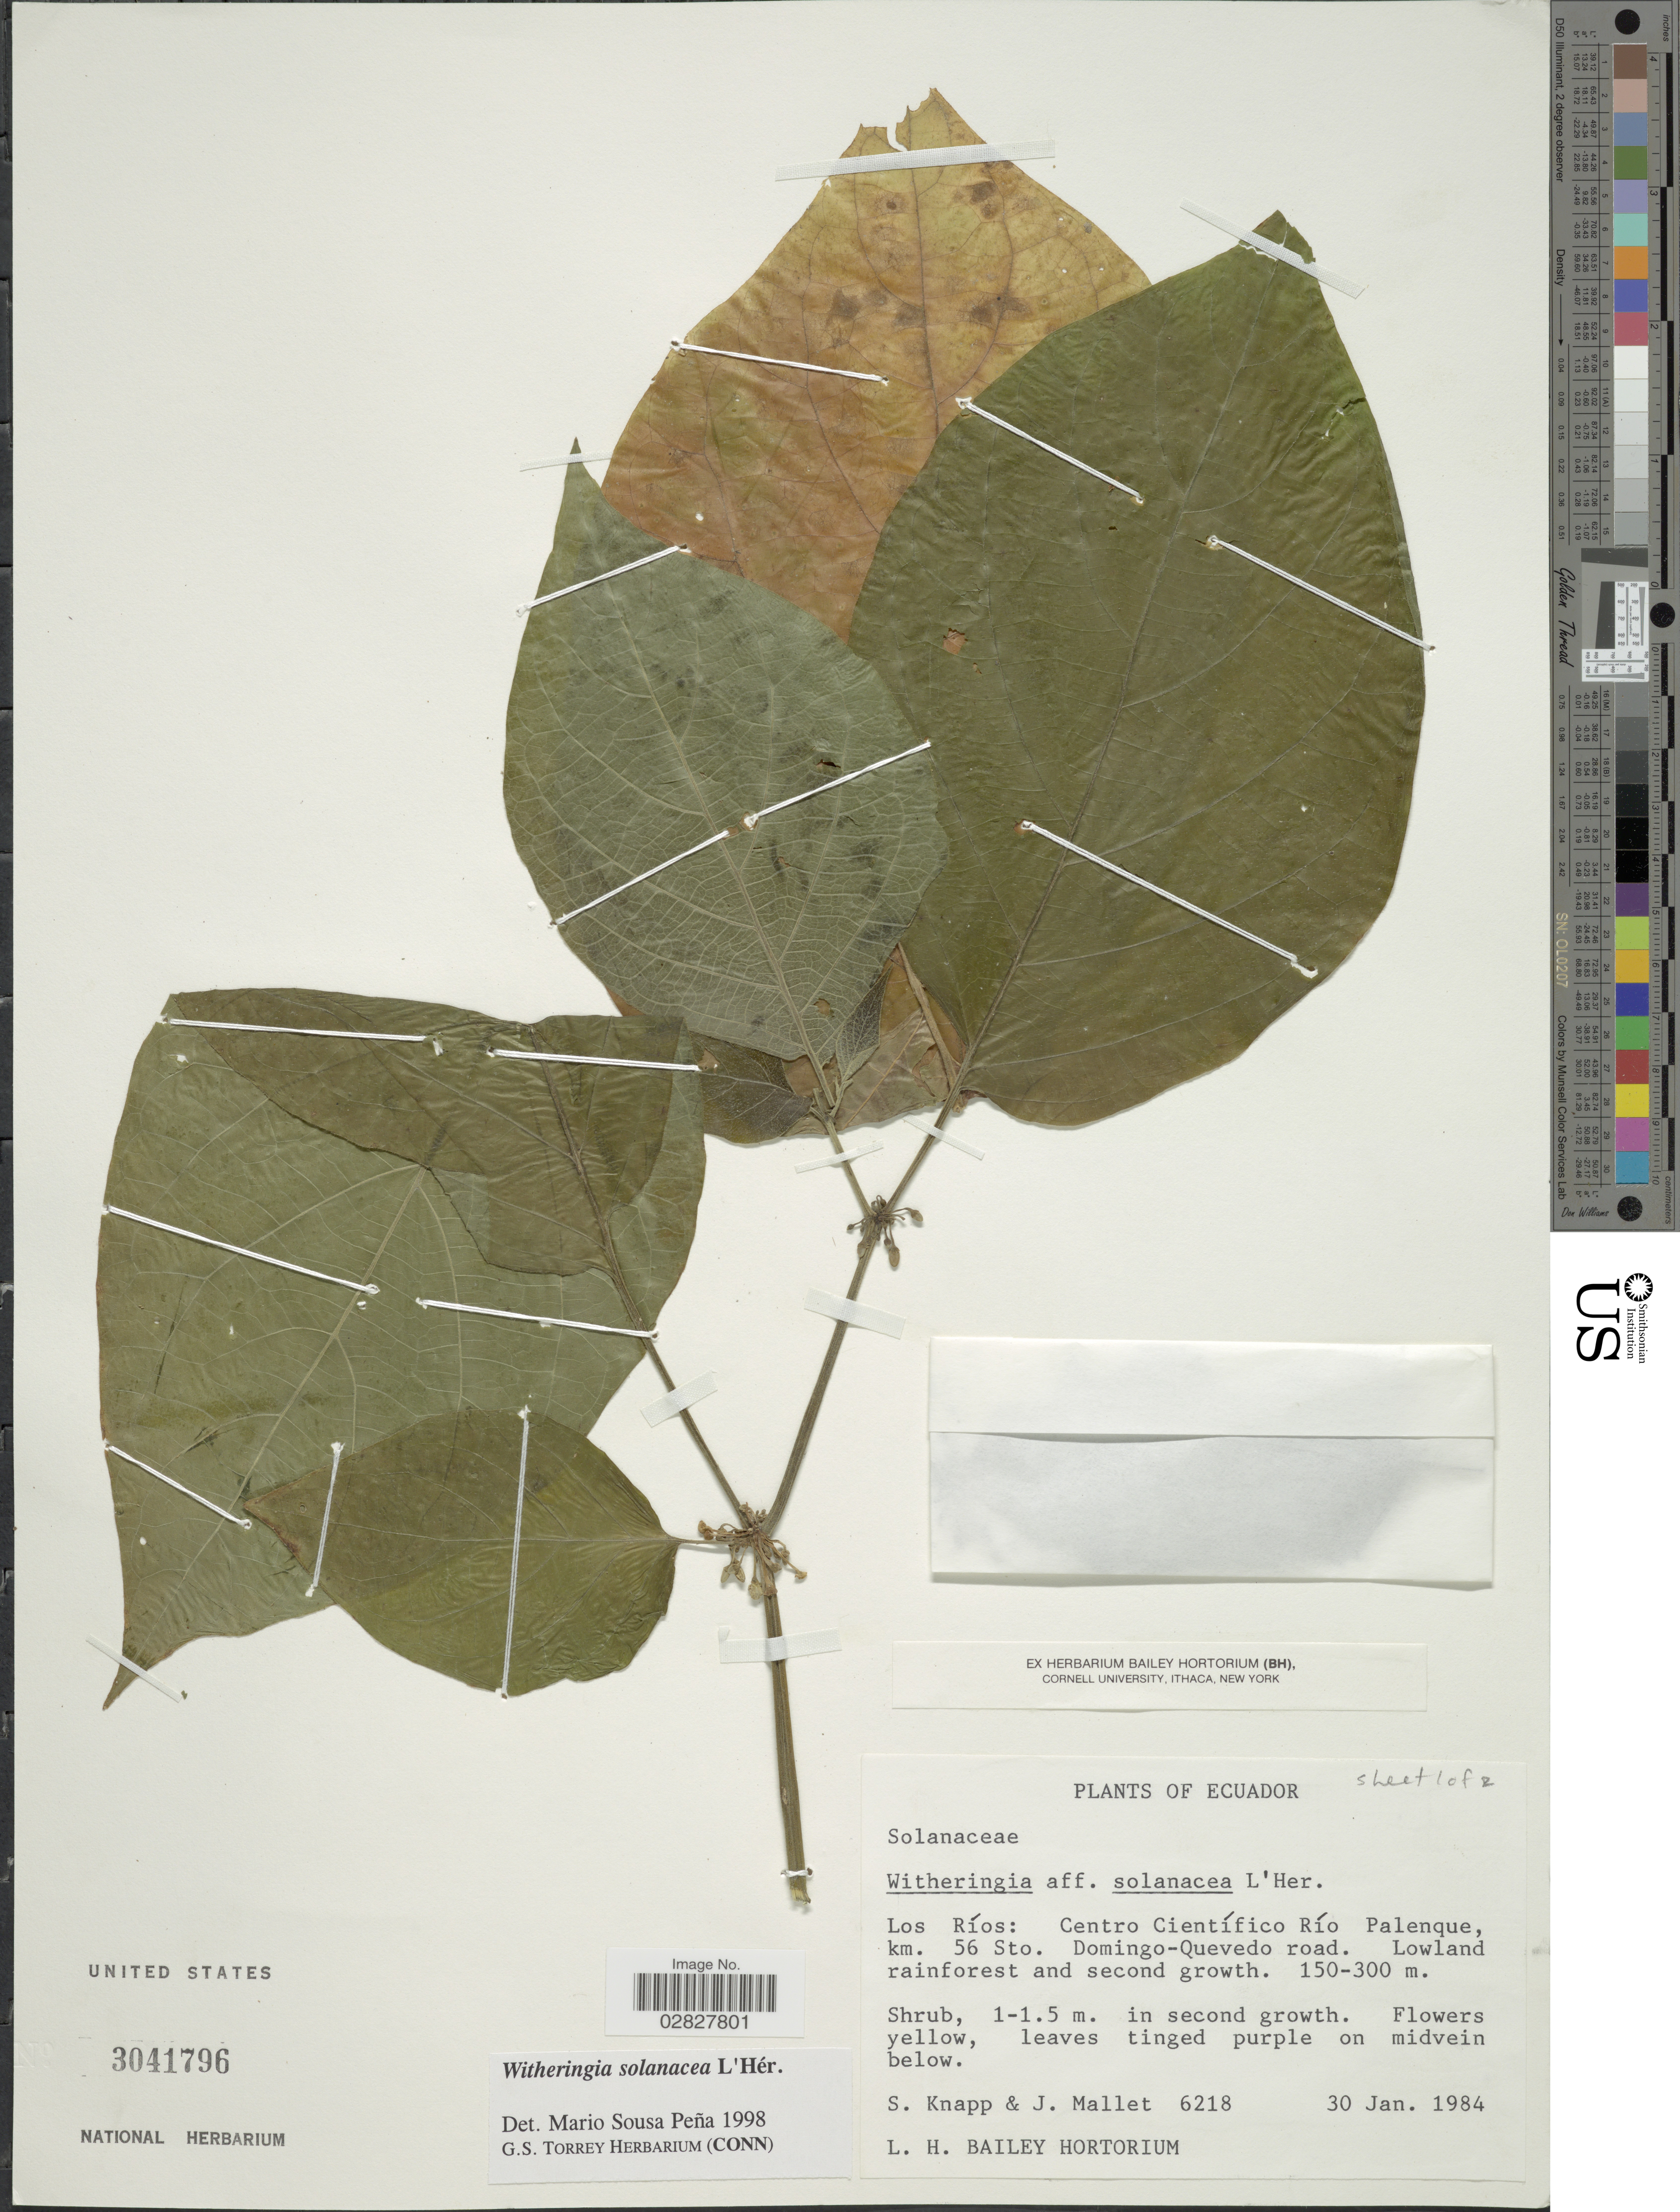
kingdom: Plantae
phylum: Tracheophyta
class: Magnoliopsida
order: Solanales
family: Solanaceae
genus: Witheringia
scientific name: Witheringia solanacea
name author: L'Hér.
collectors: S. Knapp & J. Mallett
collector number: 6218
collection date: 1984-01-30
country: Ecuador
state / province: Los Ríos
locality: Los Ríos: Centro Científico Río Palenque, km. 56 Sto. Domingo-Quevedo road.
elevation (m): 150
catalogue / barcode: US 3041796